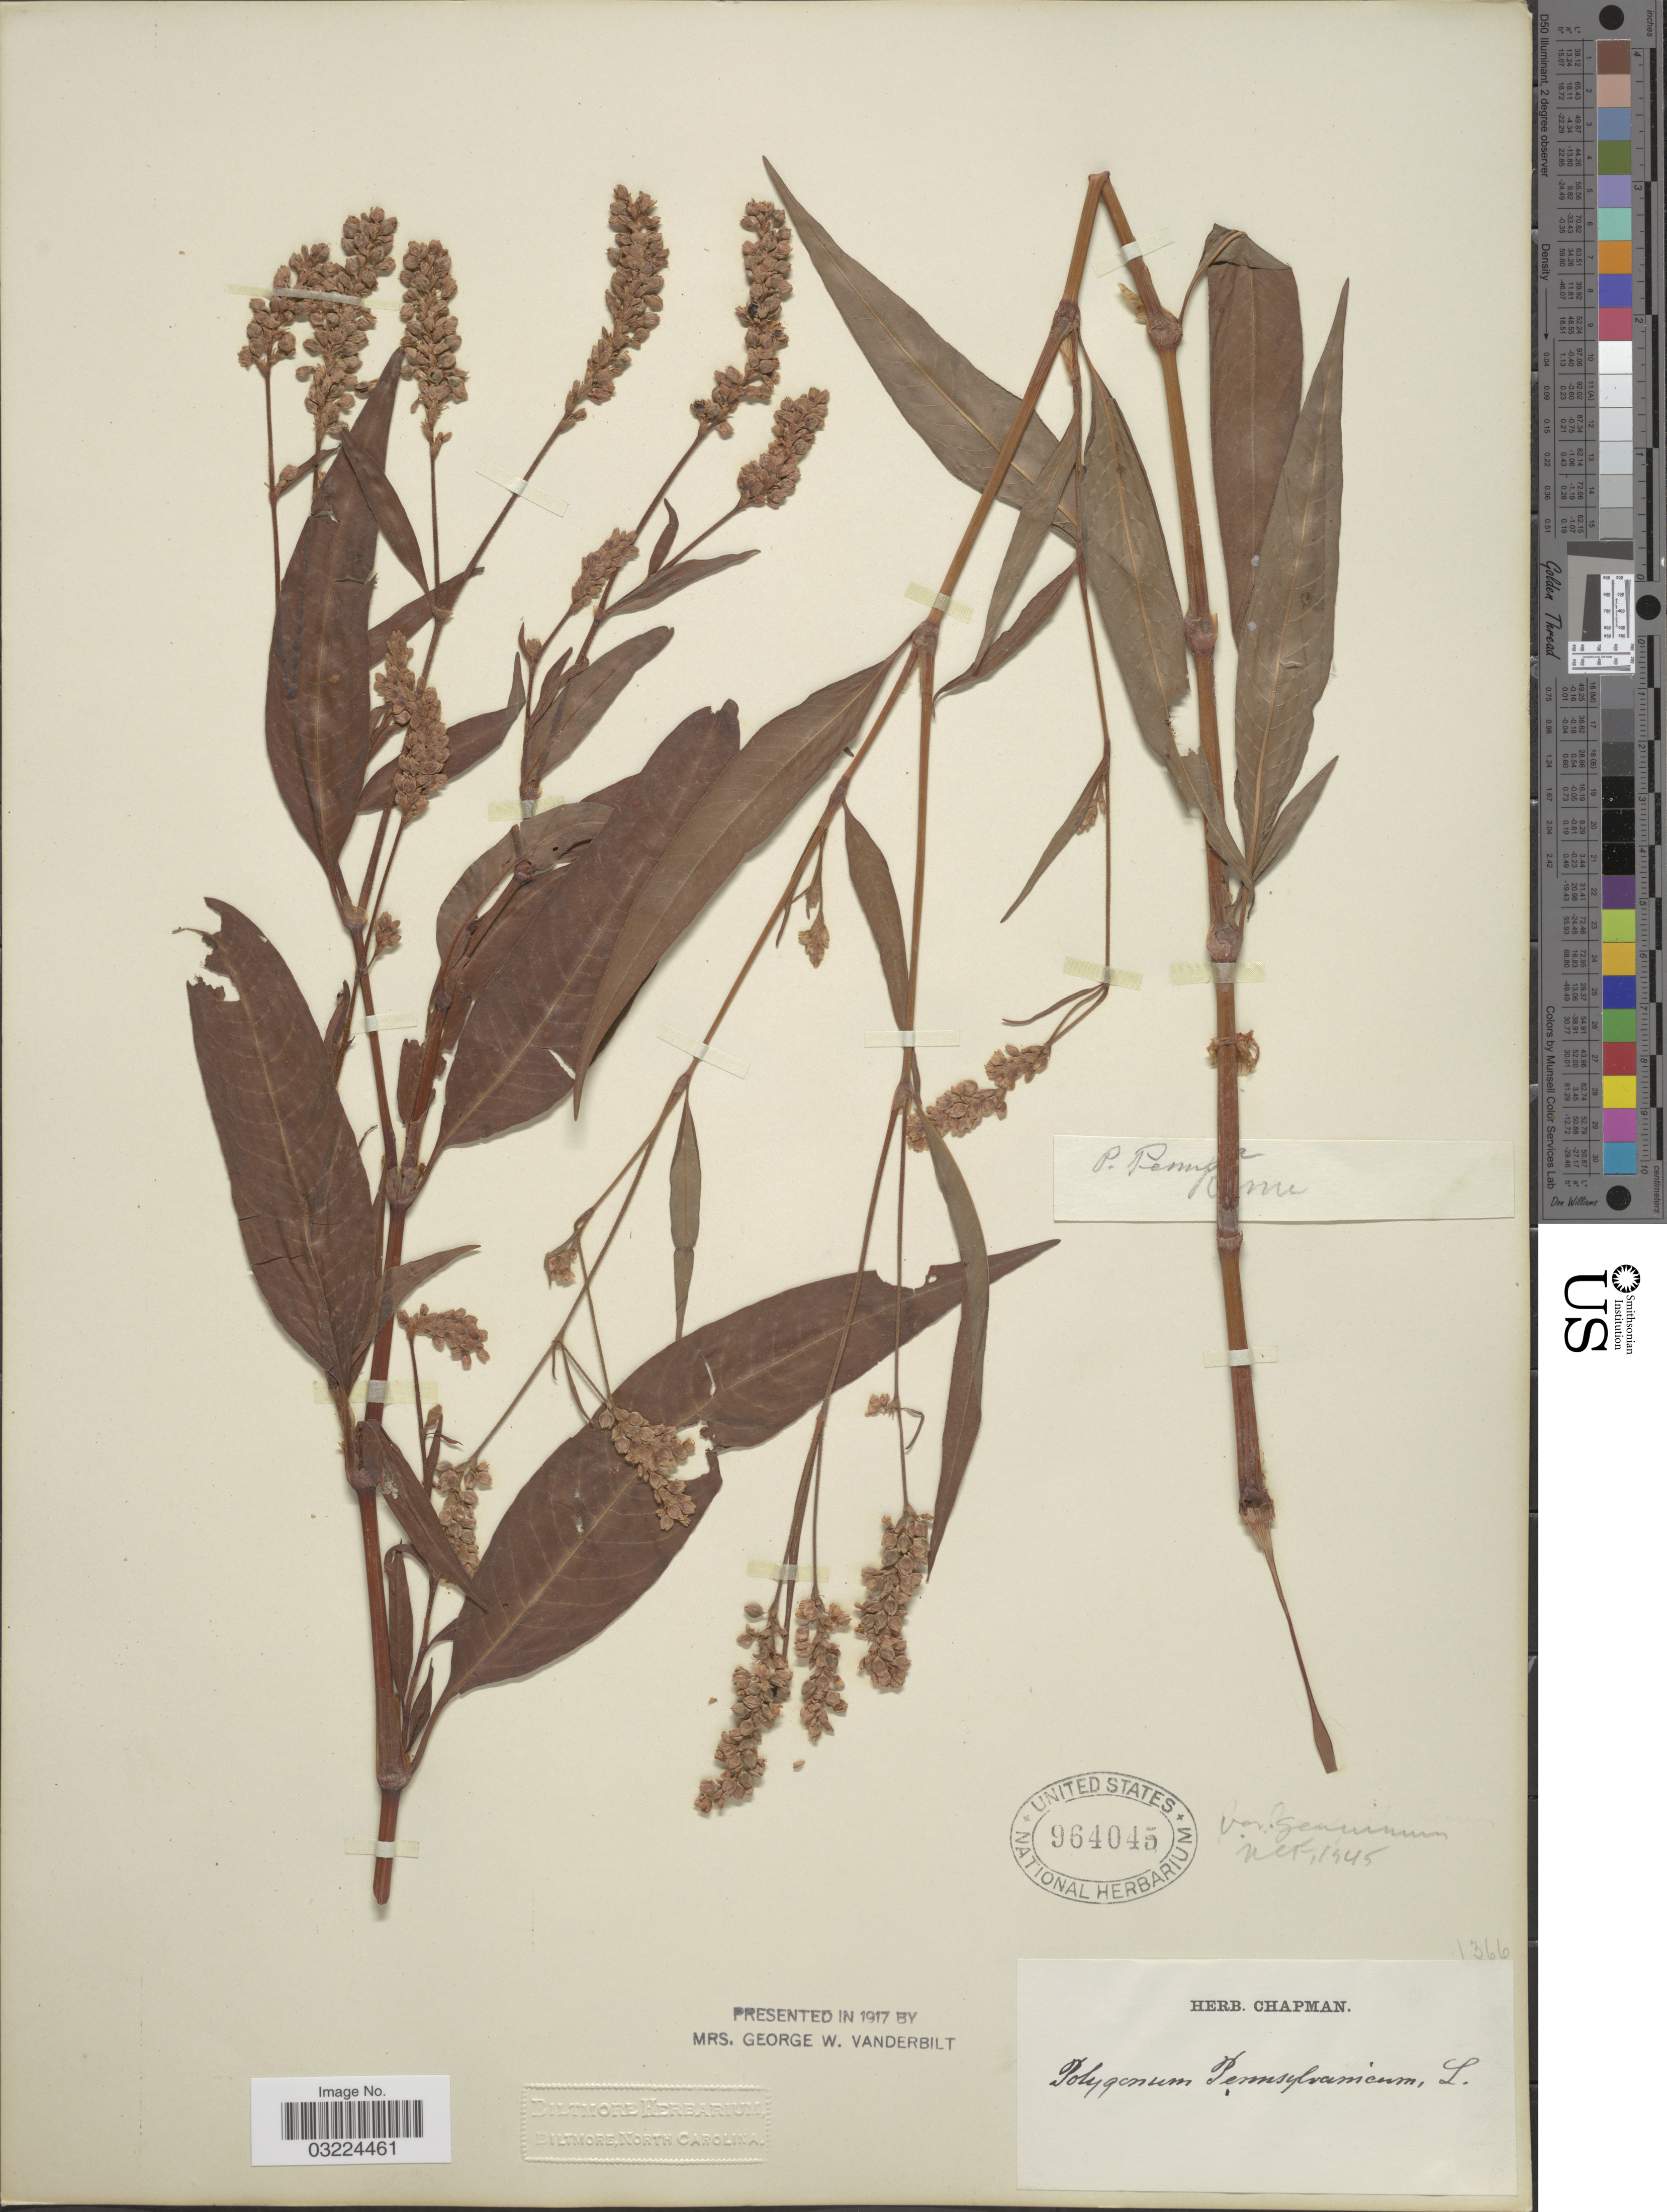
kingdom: Plantae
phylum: Tracheophyta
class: Magnoliopsida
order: Caryophyllales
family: Polygonaceae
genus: Persicaria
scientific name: Persicaria pensylvanica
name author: (L.) M. Gómez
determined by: Atha, D. E.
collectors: ex herb. Chapman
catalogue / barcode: US 964045